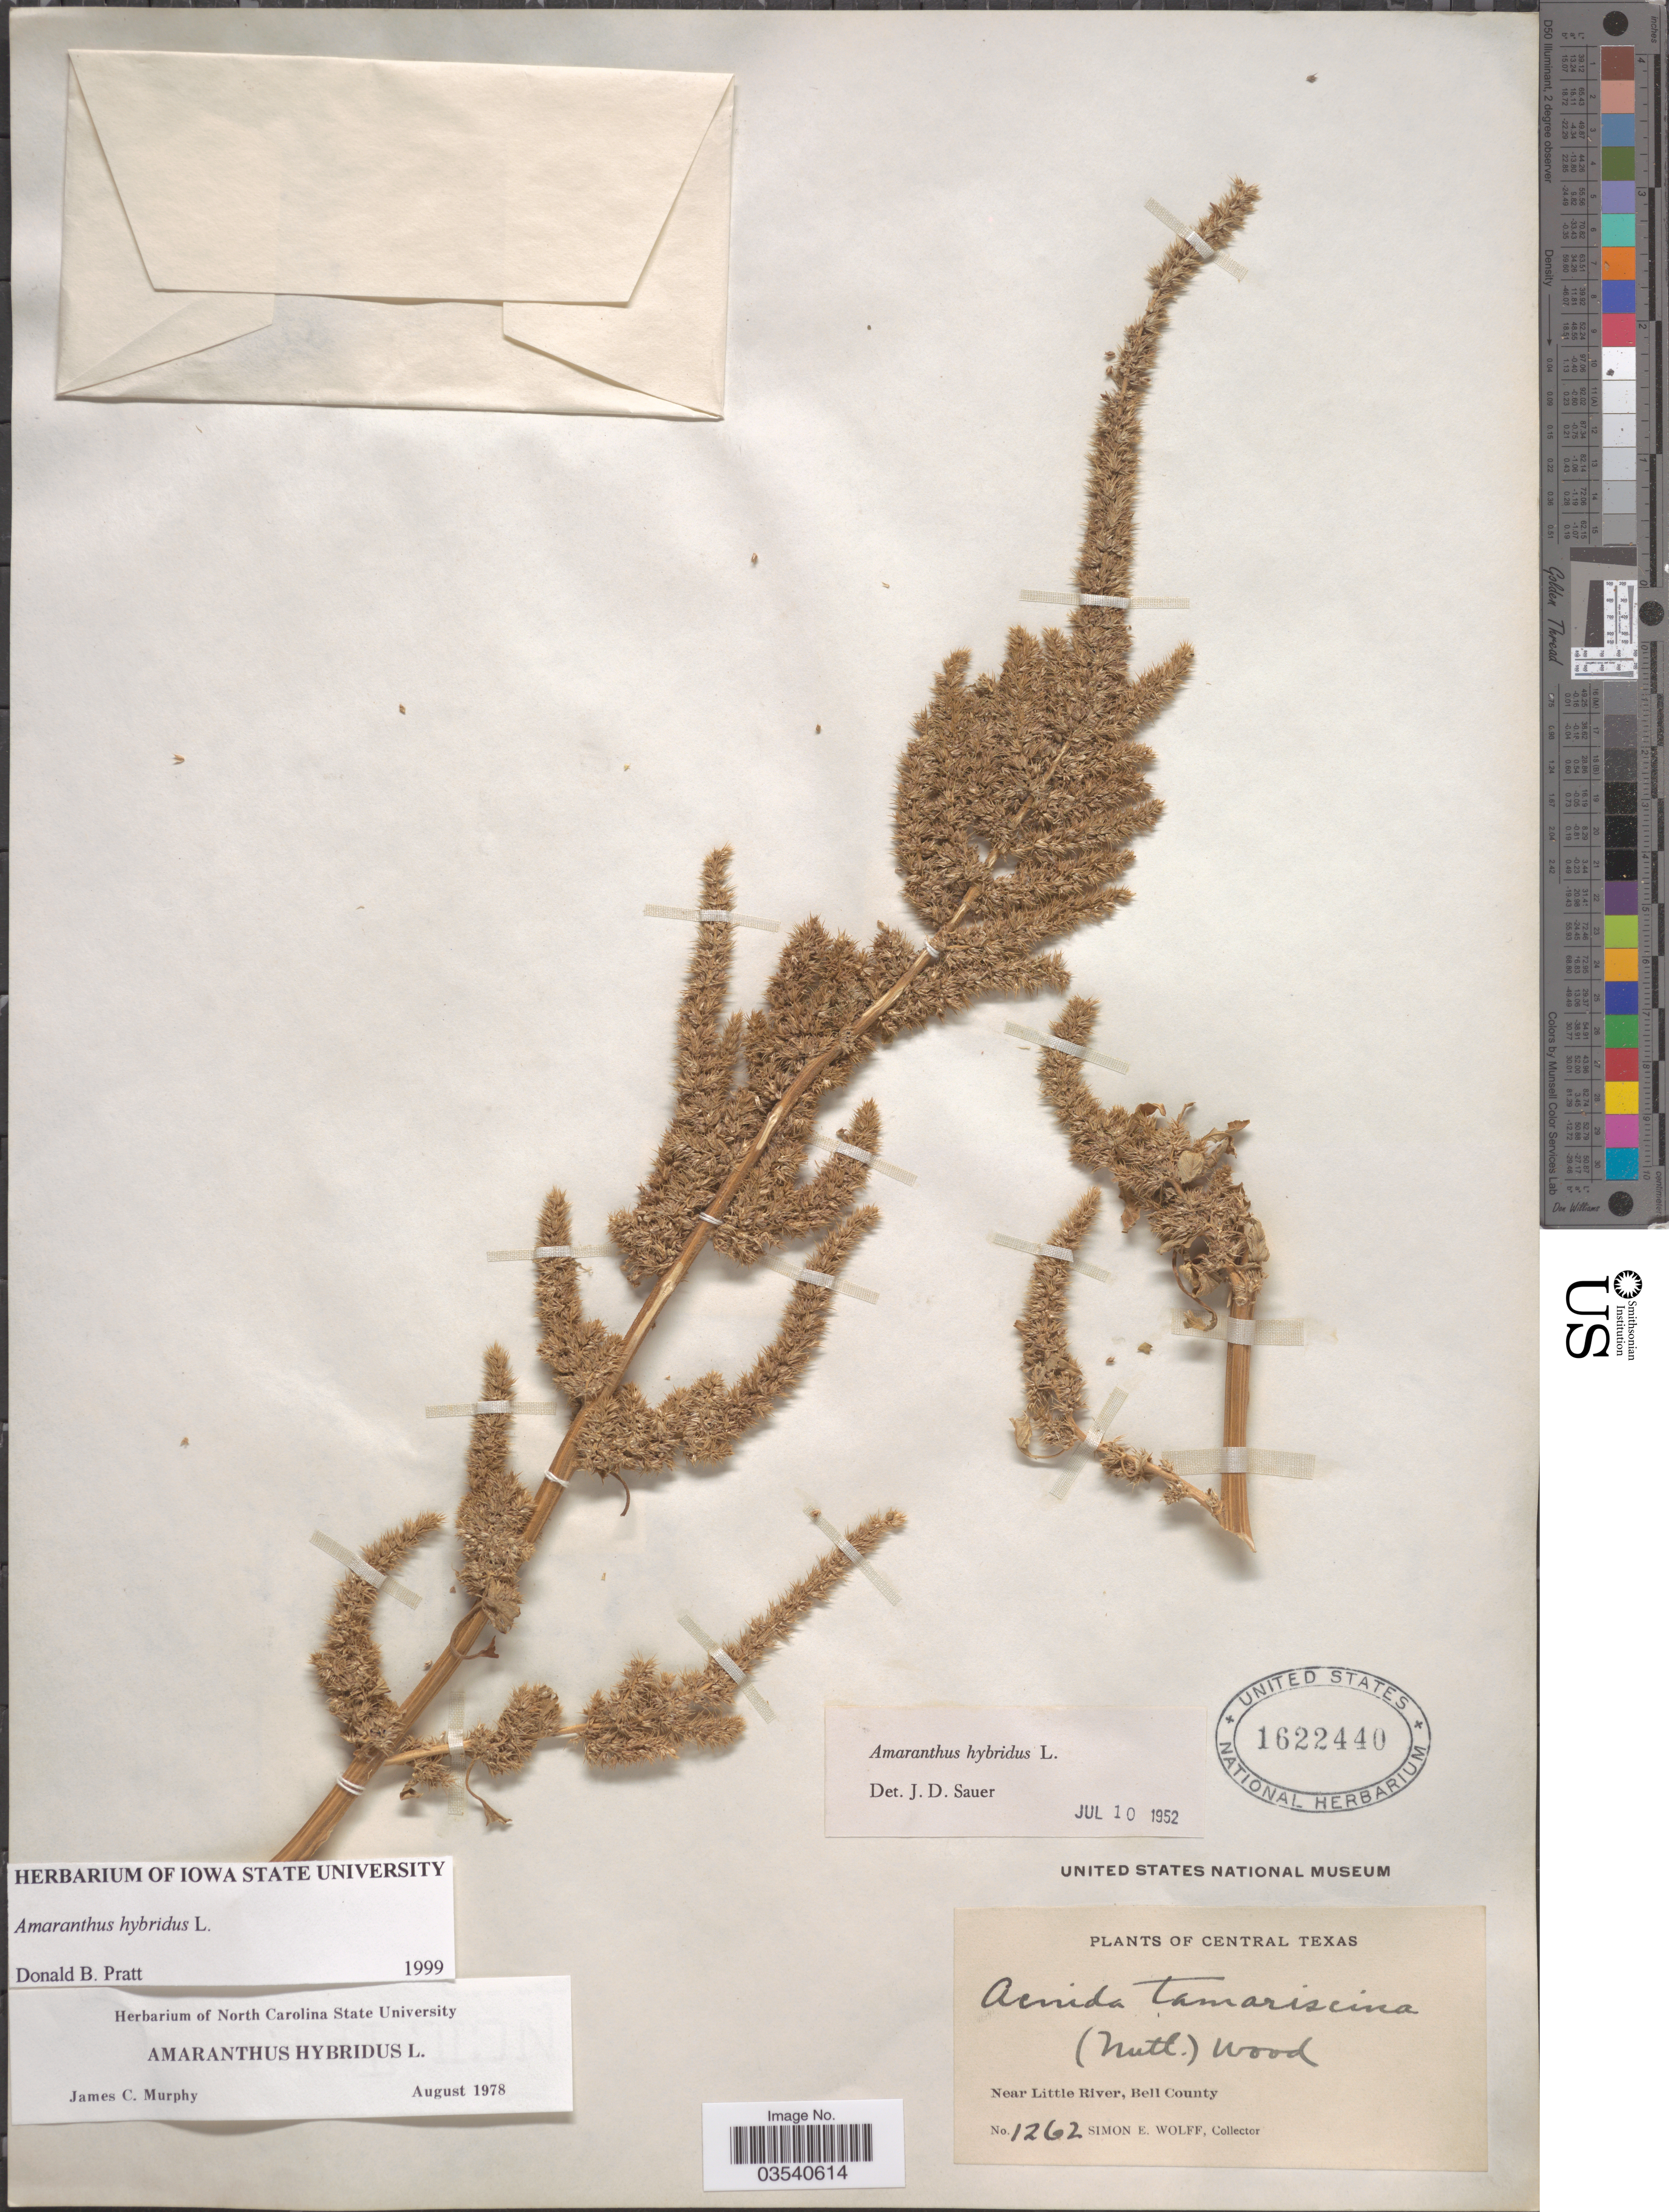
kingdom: Plantae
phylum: Tracheophyta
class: Magnoliopsida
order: Caryophyllales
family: Amaranthaceae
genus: Amaranthus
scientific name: Amaranthus hybridus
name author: L.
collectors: S. E. Wolff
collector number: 1262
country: United States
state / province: Texas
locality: Central Texas. Near Little River, Bell County.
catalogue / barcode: US 1622440